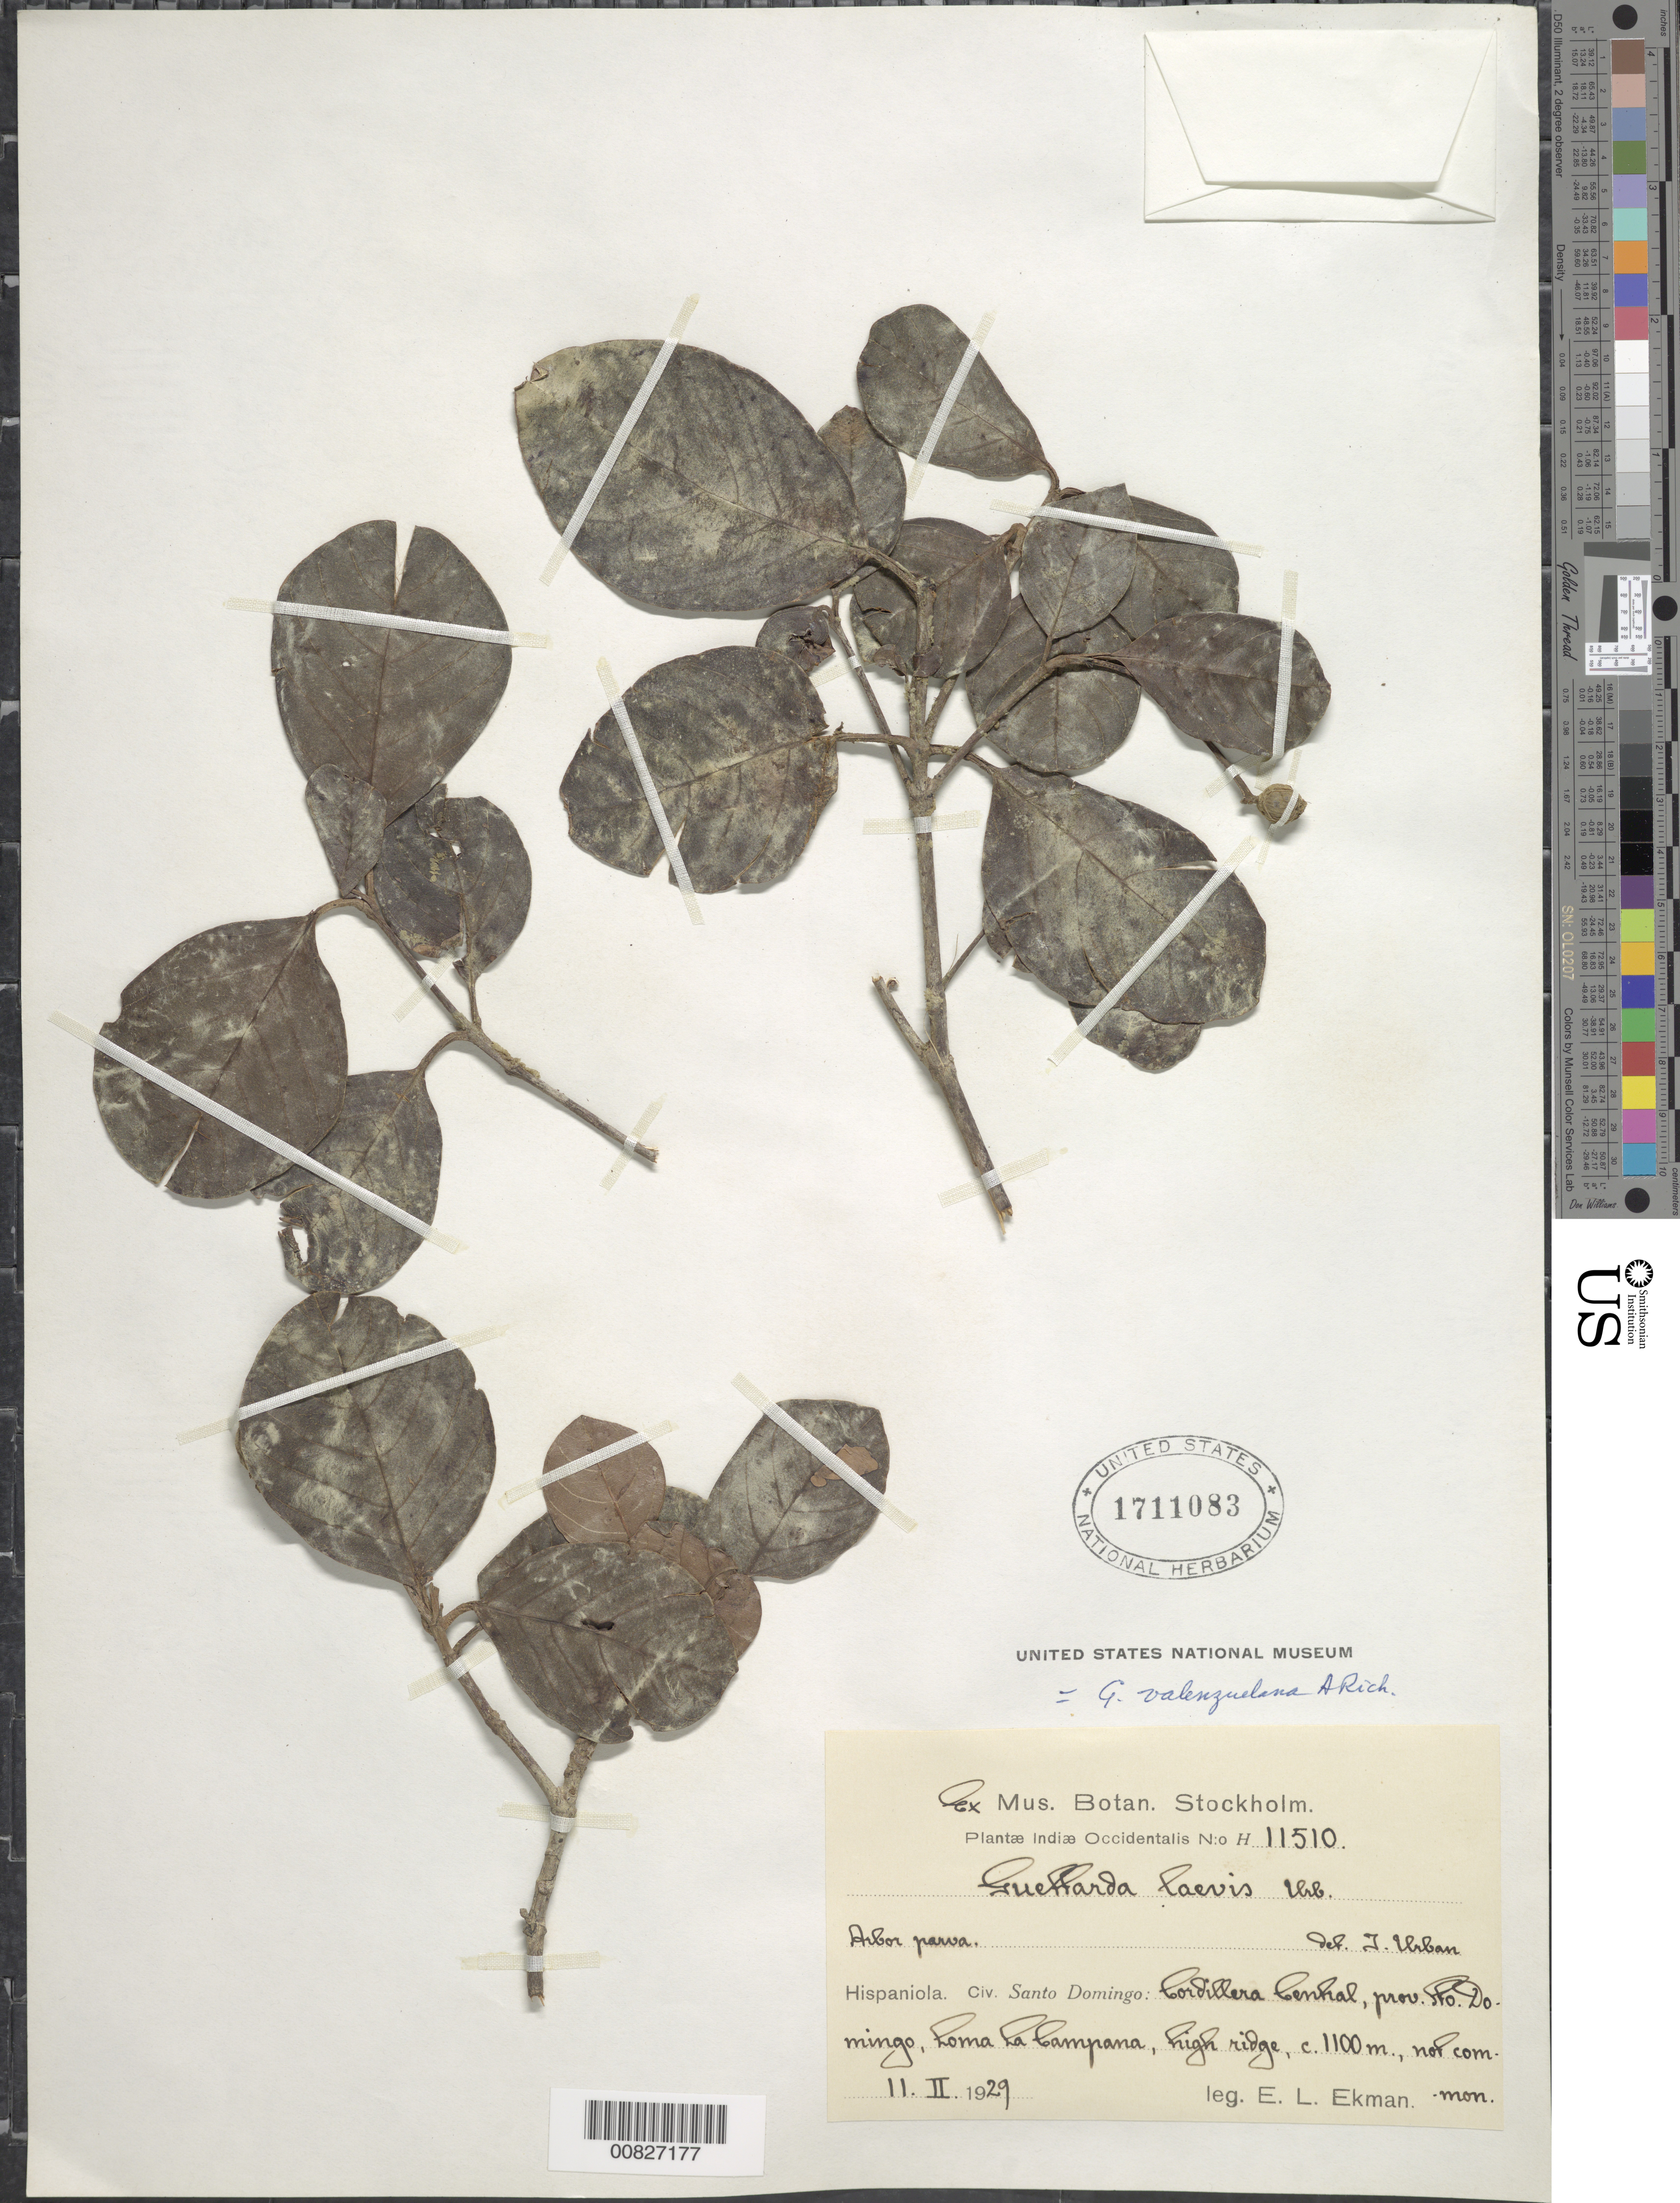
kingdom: Plantae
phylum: Tracheophyta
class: Magnoliopsida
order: Gentianales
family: Rubiaceae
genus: Guettarda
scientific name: Guettarda valenzuelana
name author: A. Rich.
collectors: E. L. Ekman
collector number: H 11510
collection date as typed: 11 Feb 1929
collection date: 1929-02-11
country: Dominican Republic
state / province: Distrito Nacional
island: Hispaniola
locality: Cordillera Central, Loma la Campana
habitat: High ridge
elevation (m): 1100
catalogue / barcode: US 1711083